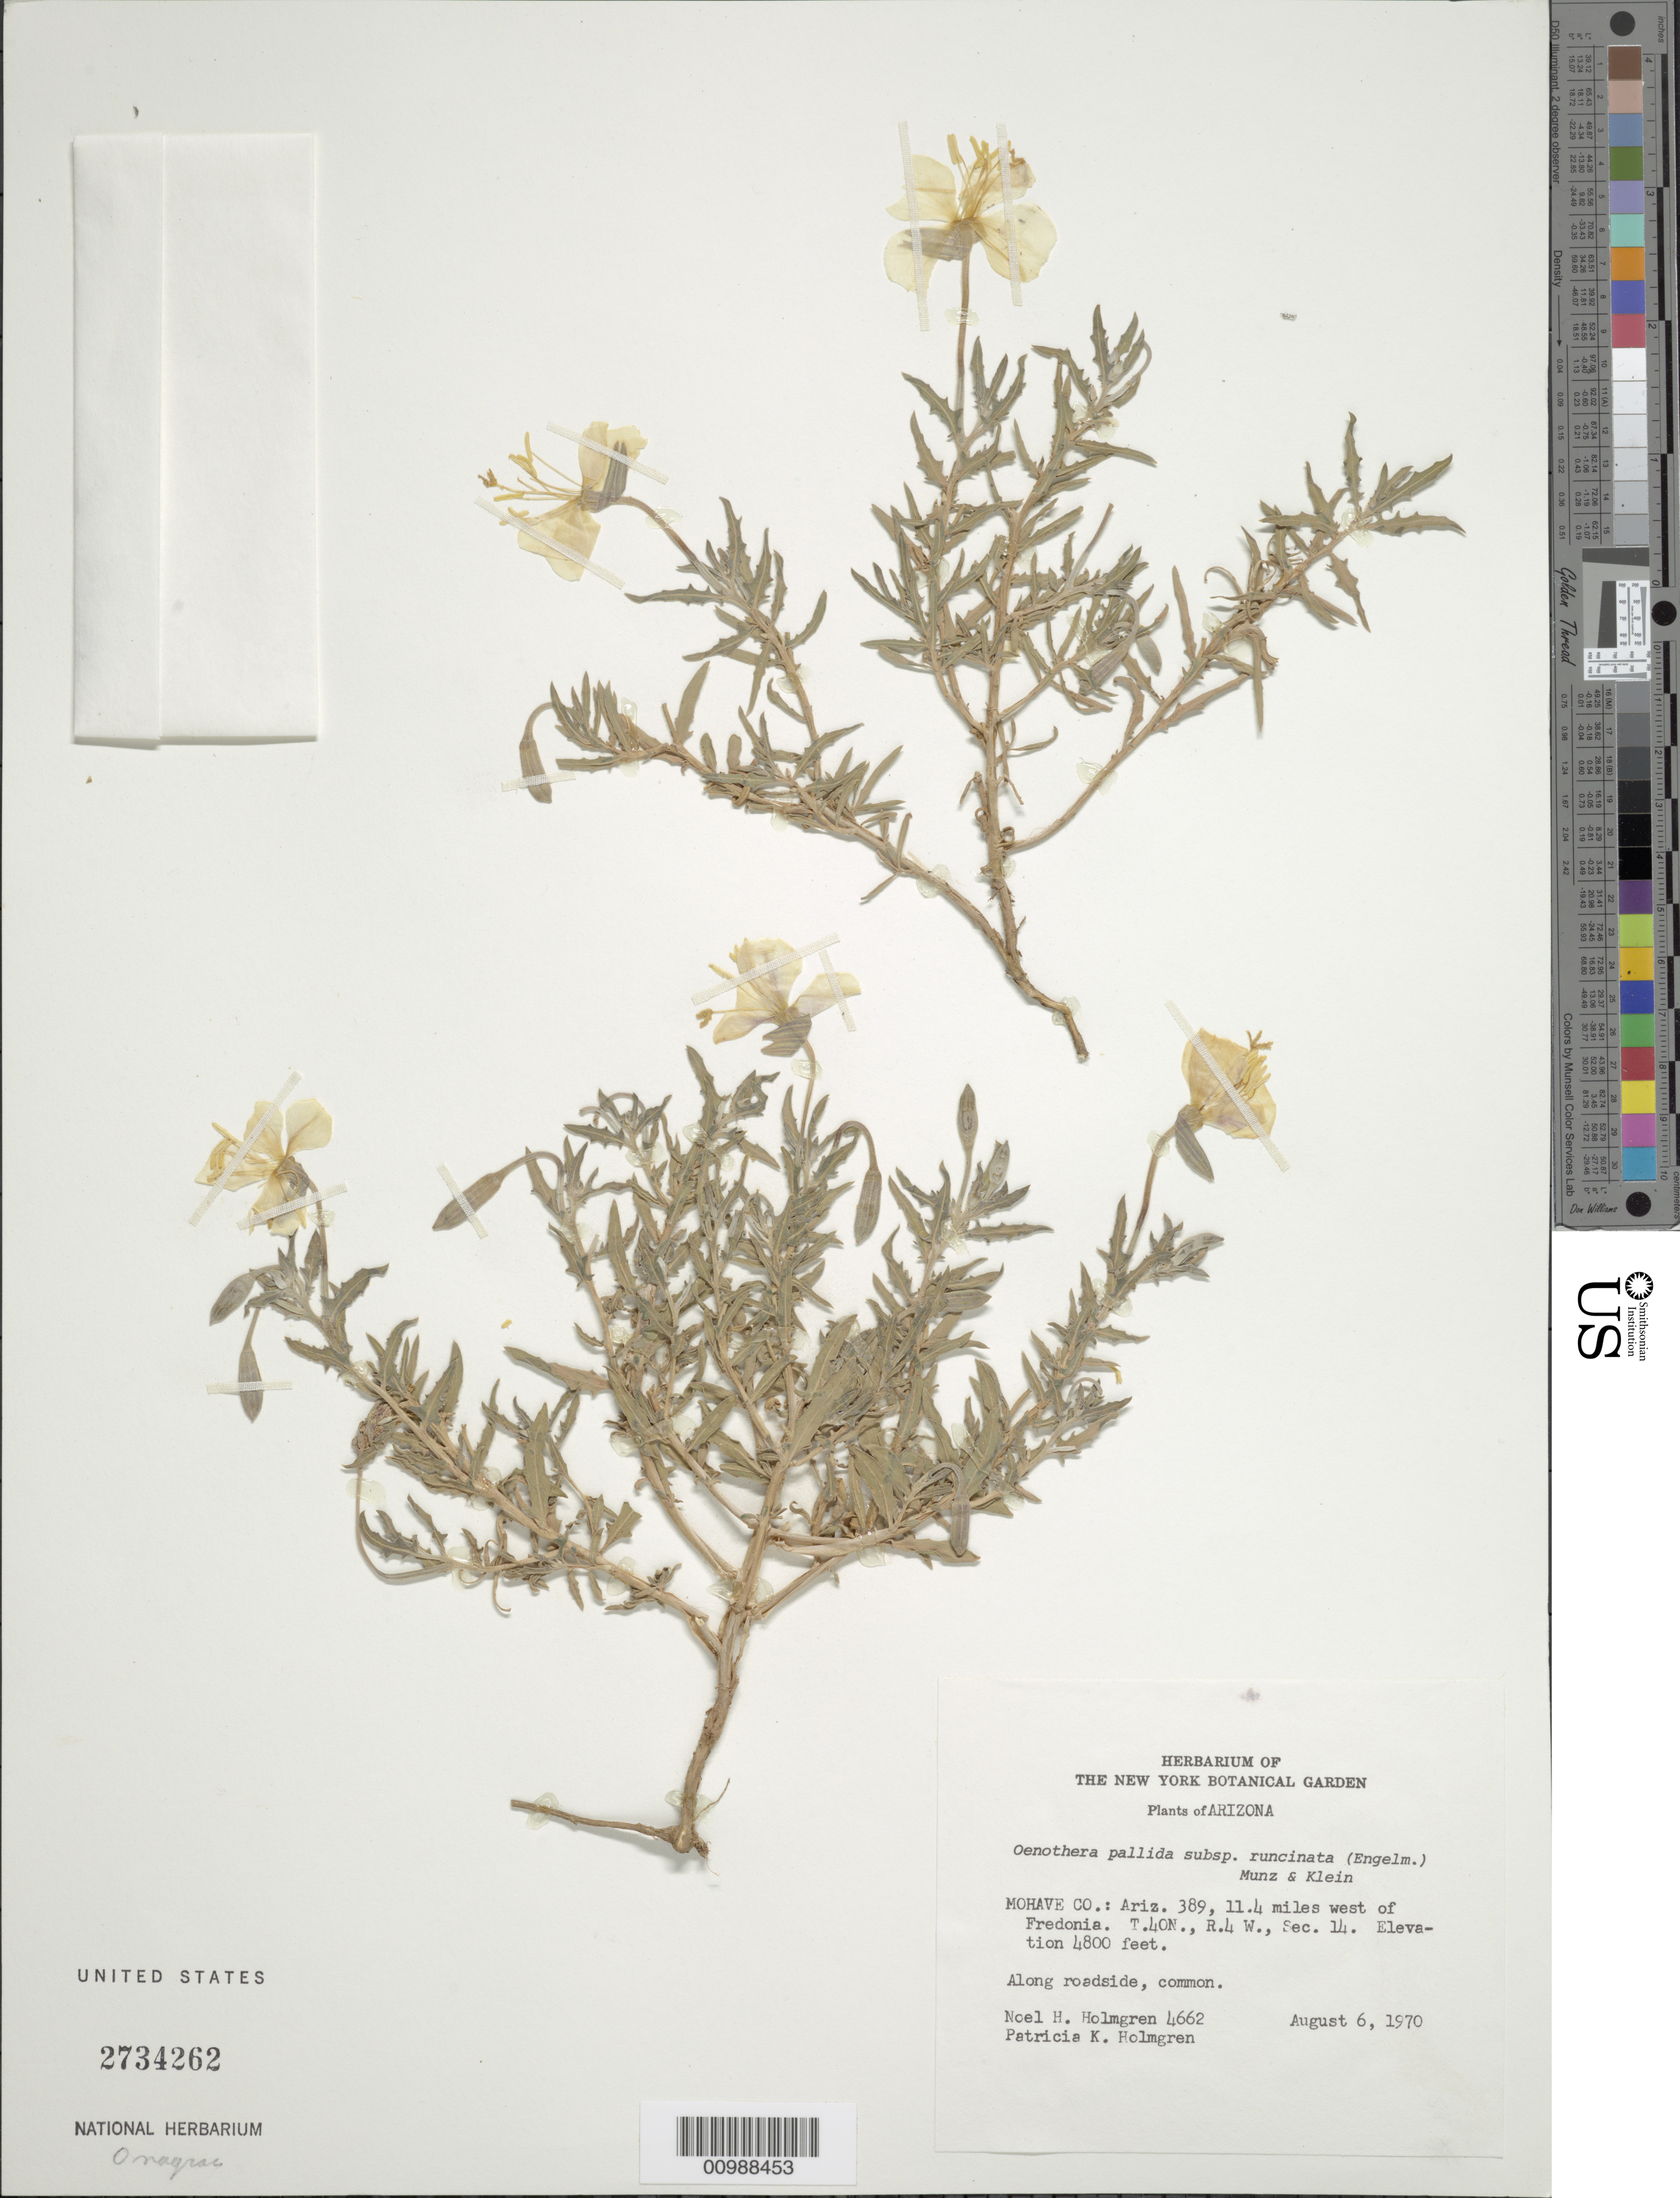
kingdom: Plantae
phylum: Tracheophyta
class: Magnoliopsida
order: Myrtales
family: Onagraceae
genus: Oenothera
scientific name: Oenothera pallida subsp. runcinata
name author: (Engelm.) Munz & W.M. Klein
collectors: N. H. Holmgren & P. K. Holmgren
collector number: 4662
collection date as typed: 06 Aug 1970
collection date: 1970-08-06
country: United States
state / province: Arizona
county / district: Mohave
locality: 11.4 miles W of Fredonia. Common along roadside.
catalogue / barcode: US 2734262